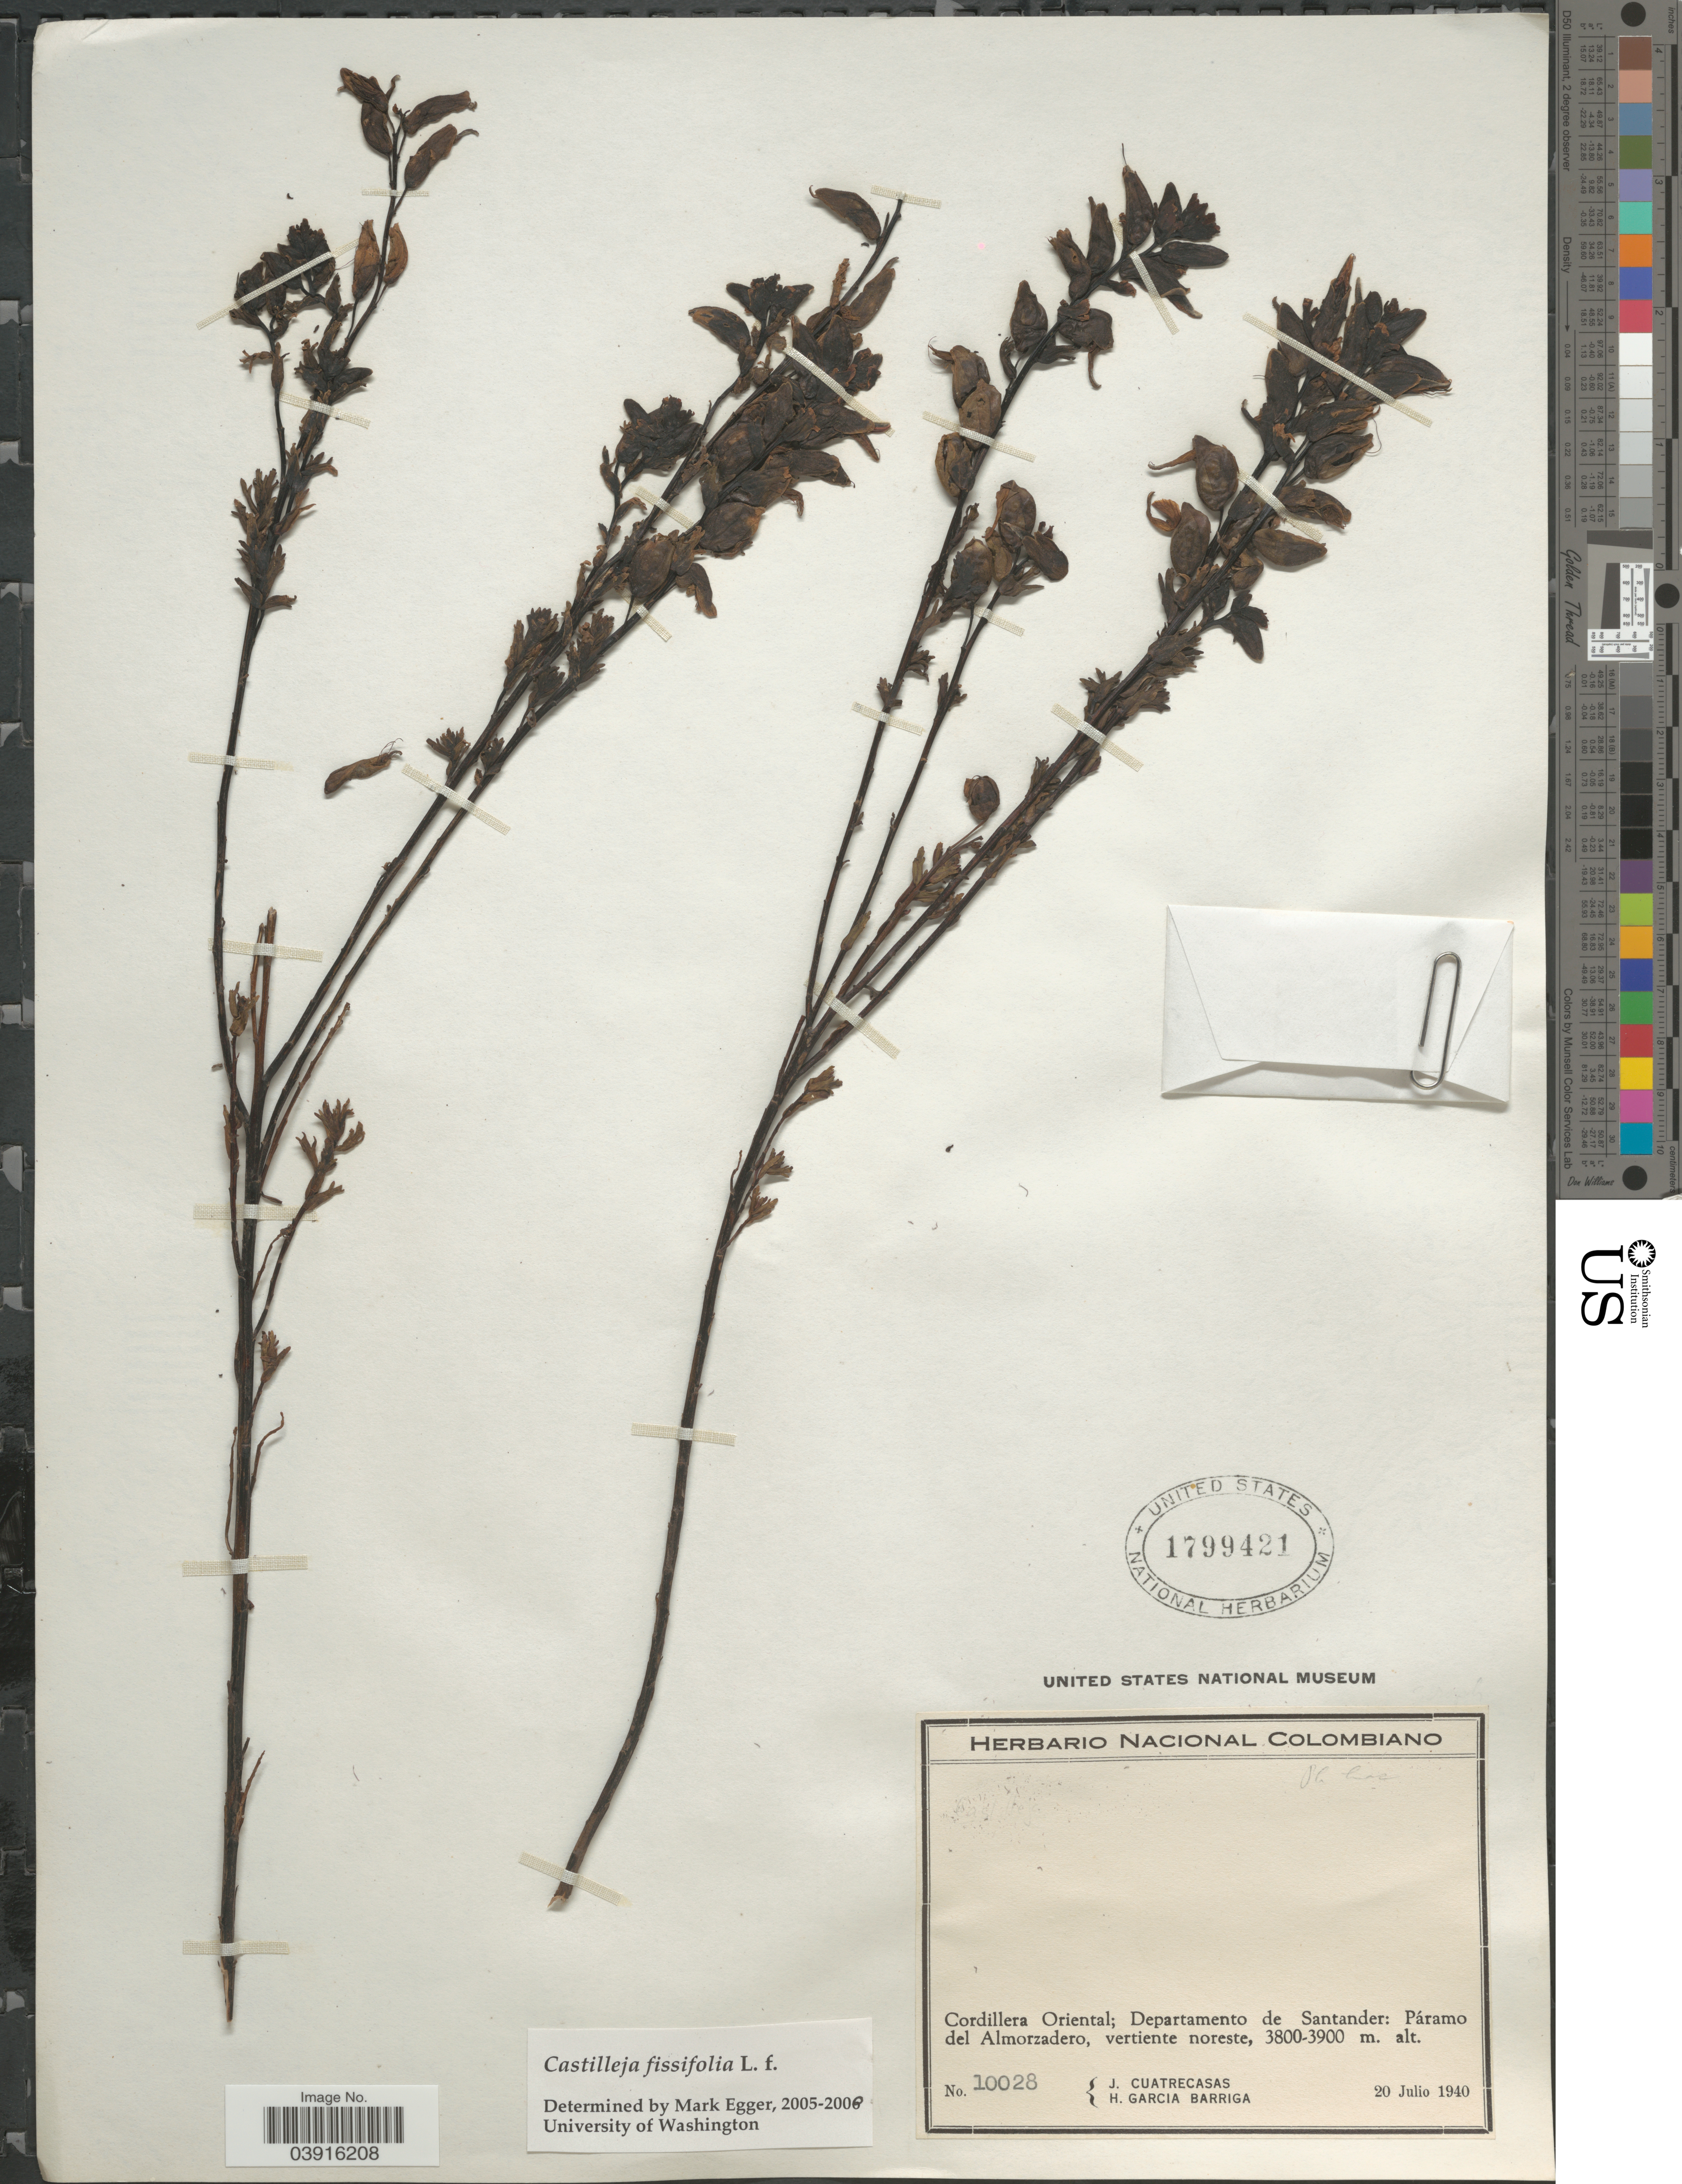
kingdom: Plantae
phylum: Tracheophyta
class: Magnoliopsida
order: Lamiales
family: Orobanchaceae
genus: Castilleja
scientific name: Castilleja fissifolia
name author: L. f.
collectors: J. Cuatrecasas & H. García Barriga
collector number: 10028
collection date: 1940-07-20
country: Colombia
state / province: Santander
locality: Cordillera Oriental; Departamento de Santander: Páramo del Almorzadero, vertiente noreste.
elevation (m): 3800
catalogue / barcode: US 1799421